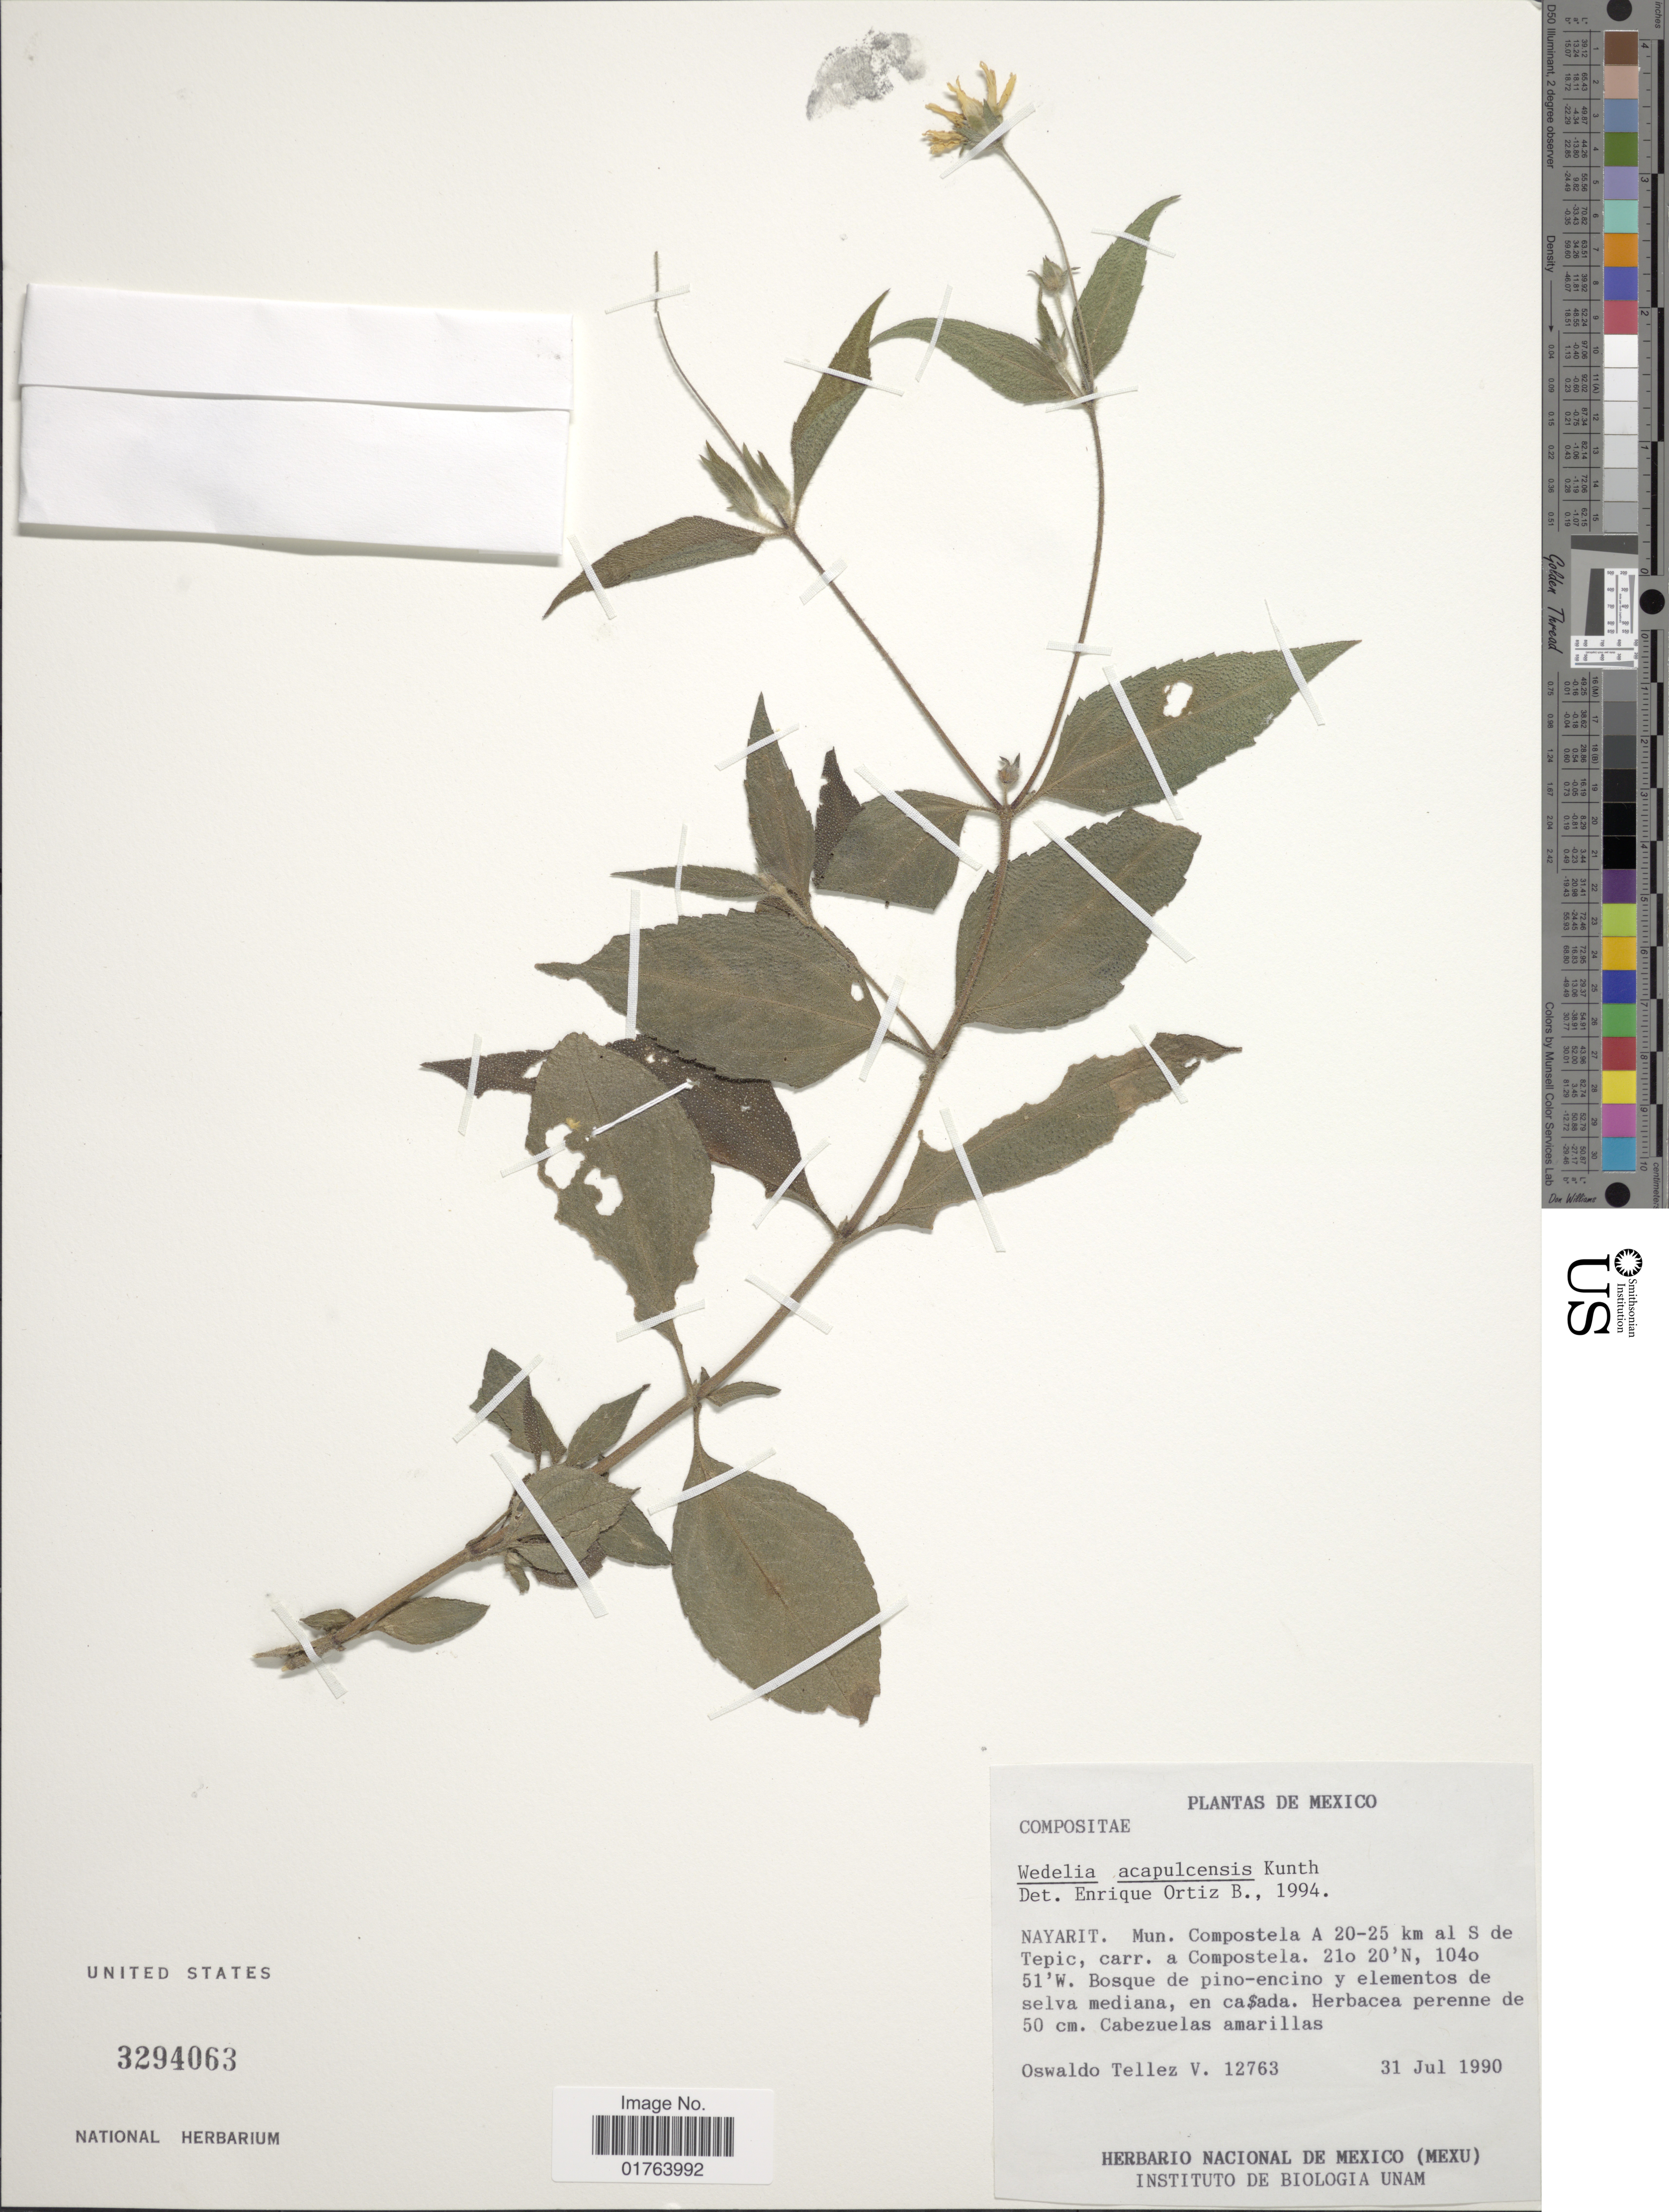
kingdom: Plantae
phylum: Tracheophyta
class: Magnoliopsida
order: Asterales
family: Asteraceae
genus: Wedelia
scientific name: Wedelia acapulcensis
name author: Kunth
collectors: O. Téllez V.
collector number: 12763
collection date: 1990-07-31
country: Mexico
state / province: Nayarit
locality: Mun. Compostela A 20-25 km al S de Tepic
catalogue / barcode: US 3294063